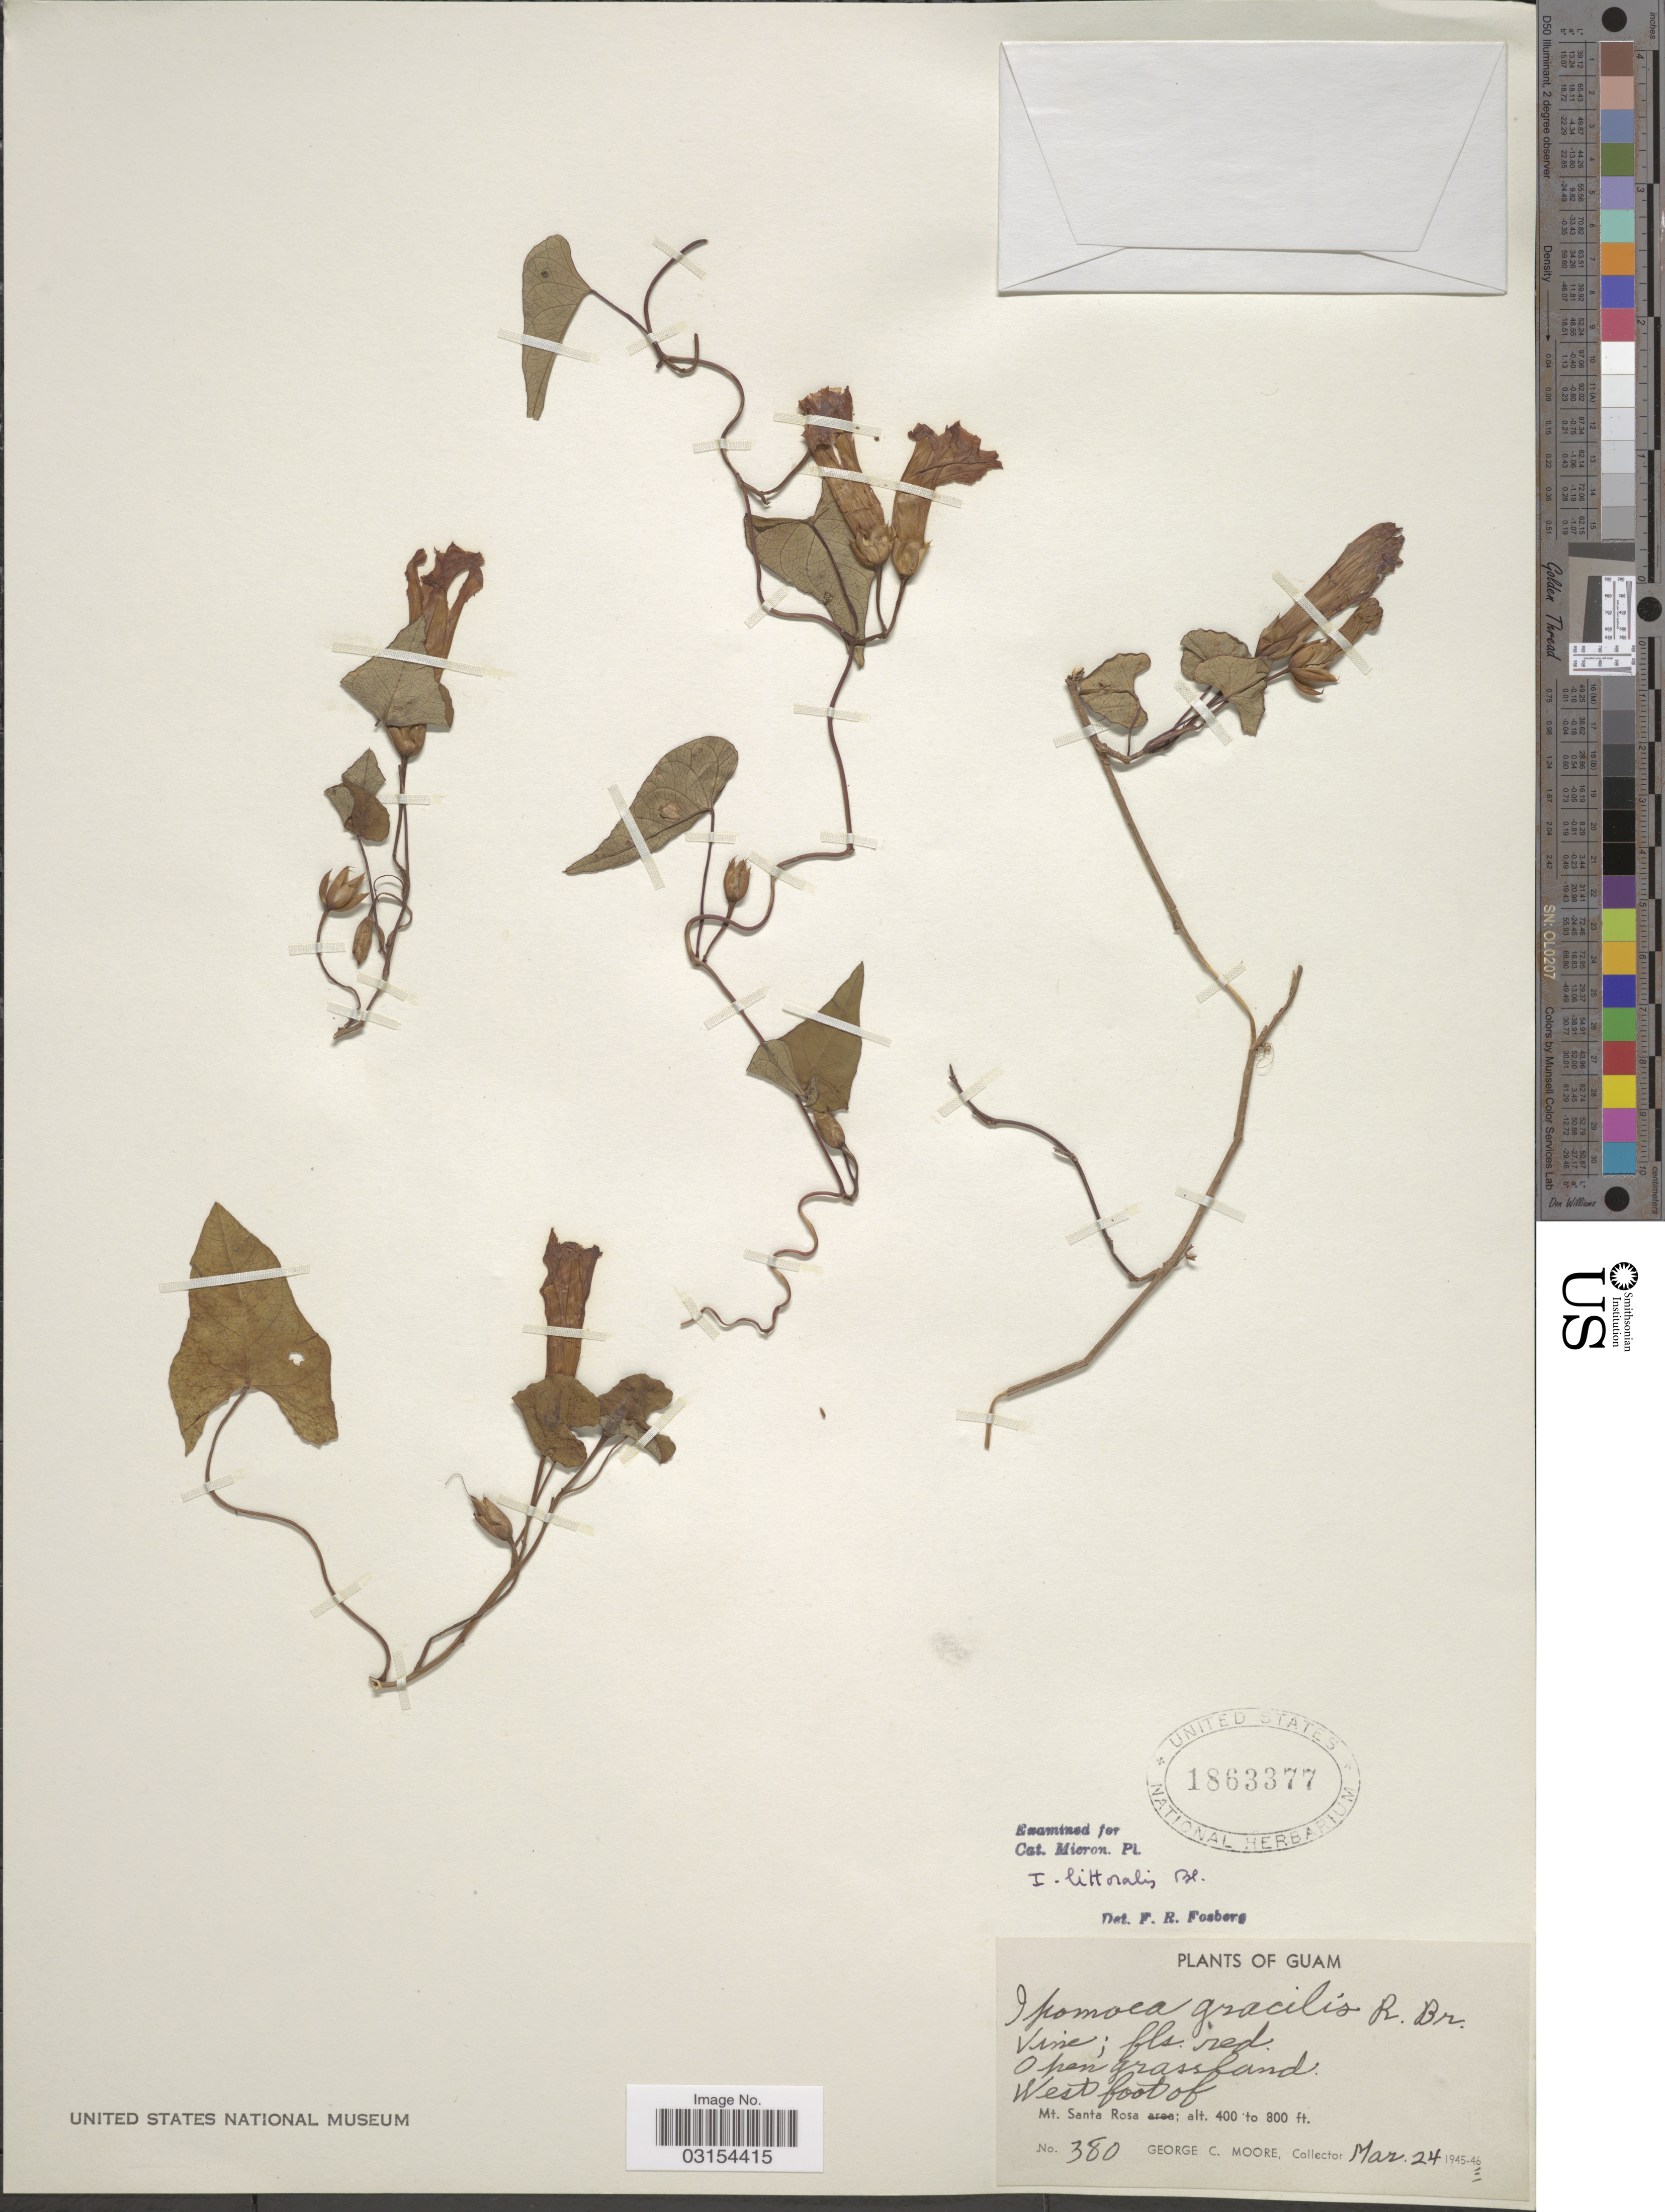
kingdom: Plantae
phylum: Tracheophyta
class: Magnoliopsida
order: Solanales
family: Convolvulaceae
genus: Ipomoea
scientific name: Ipomoea littoralis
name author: Blume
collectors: G. C. Moore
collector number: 380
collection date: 1946-03-24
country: Guam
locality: West foot of Mt. Santa Rosa.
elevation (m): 122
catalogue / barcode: US 1863377